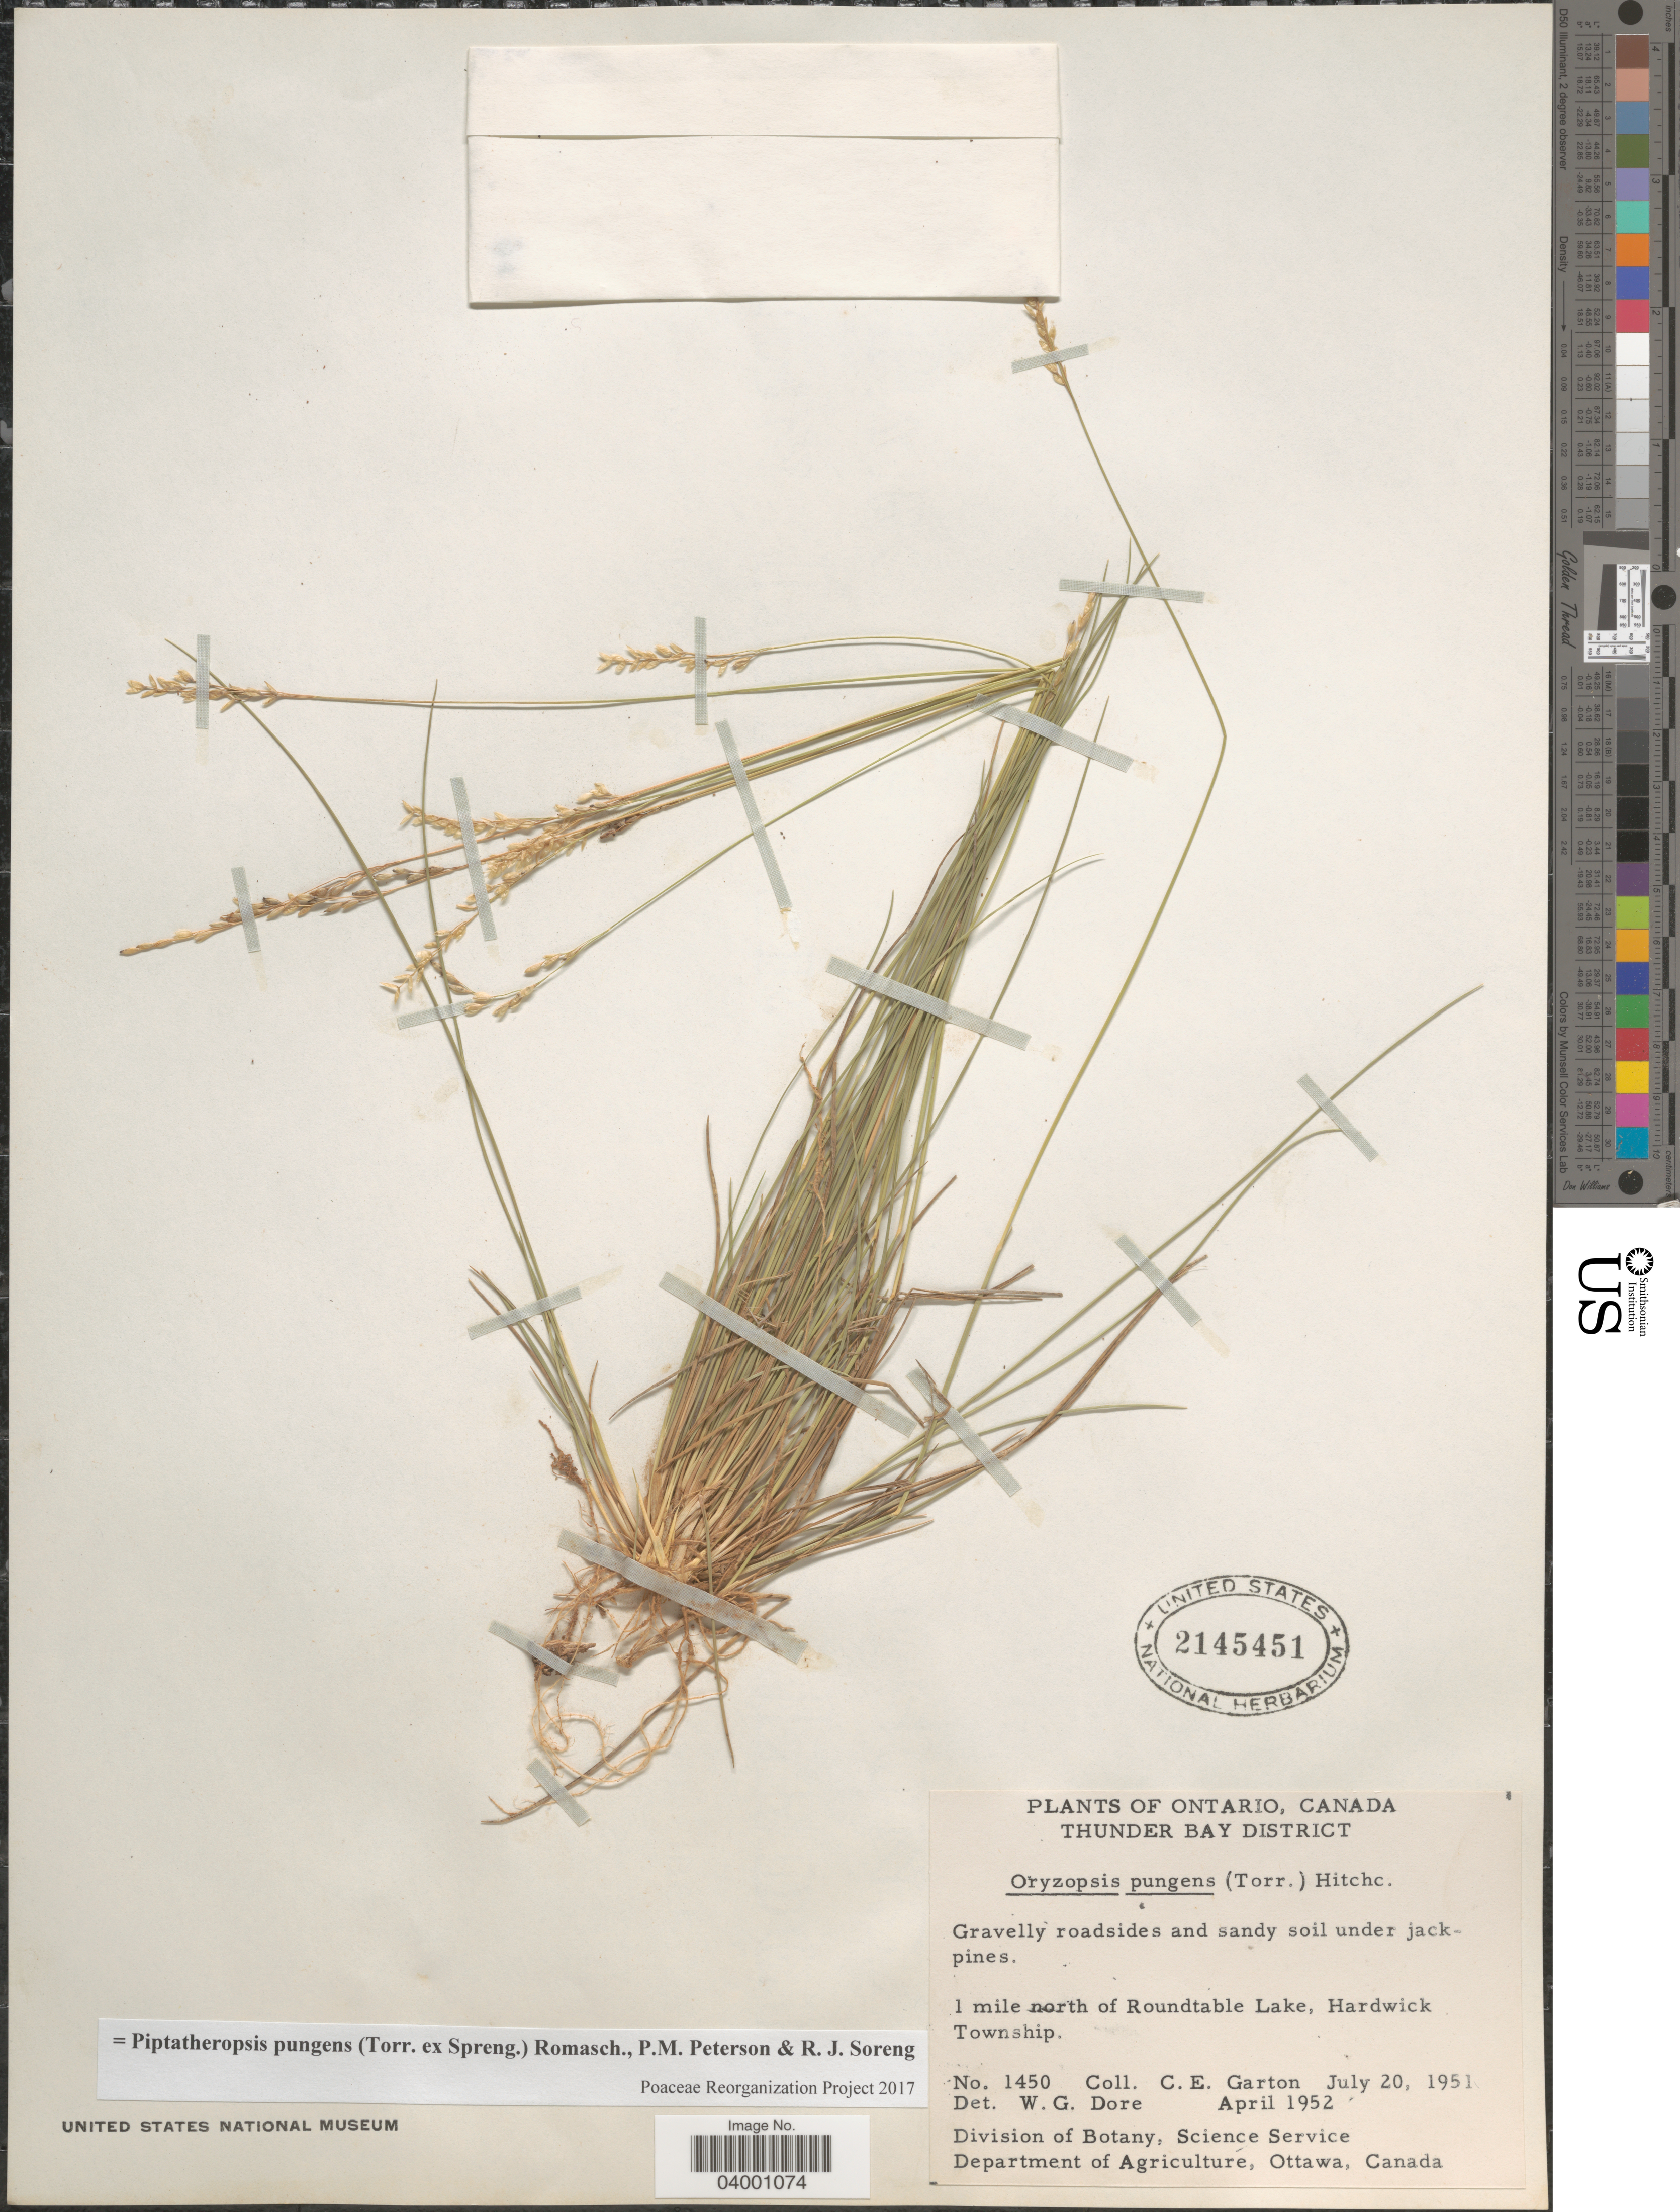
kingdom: Plantae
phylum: Tracheophyta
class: Liliopsida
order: Poales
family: Poaceae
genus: Piptatheropsis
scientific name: Piptatheropsis pungens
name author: (Torr. ex Spreng.) Romasch. et al.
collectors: C. E. Garton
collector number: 1450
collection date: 1951-07-20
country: Canada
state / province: Ontario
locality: Thunder Bay District. 1 mile north of Roundtable Lake, Hardwick Township.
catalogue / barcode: US 2145451